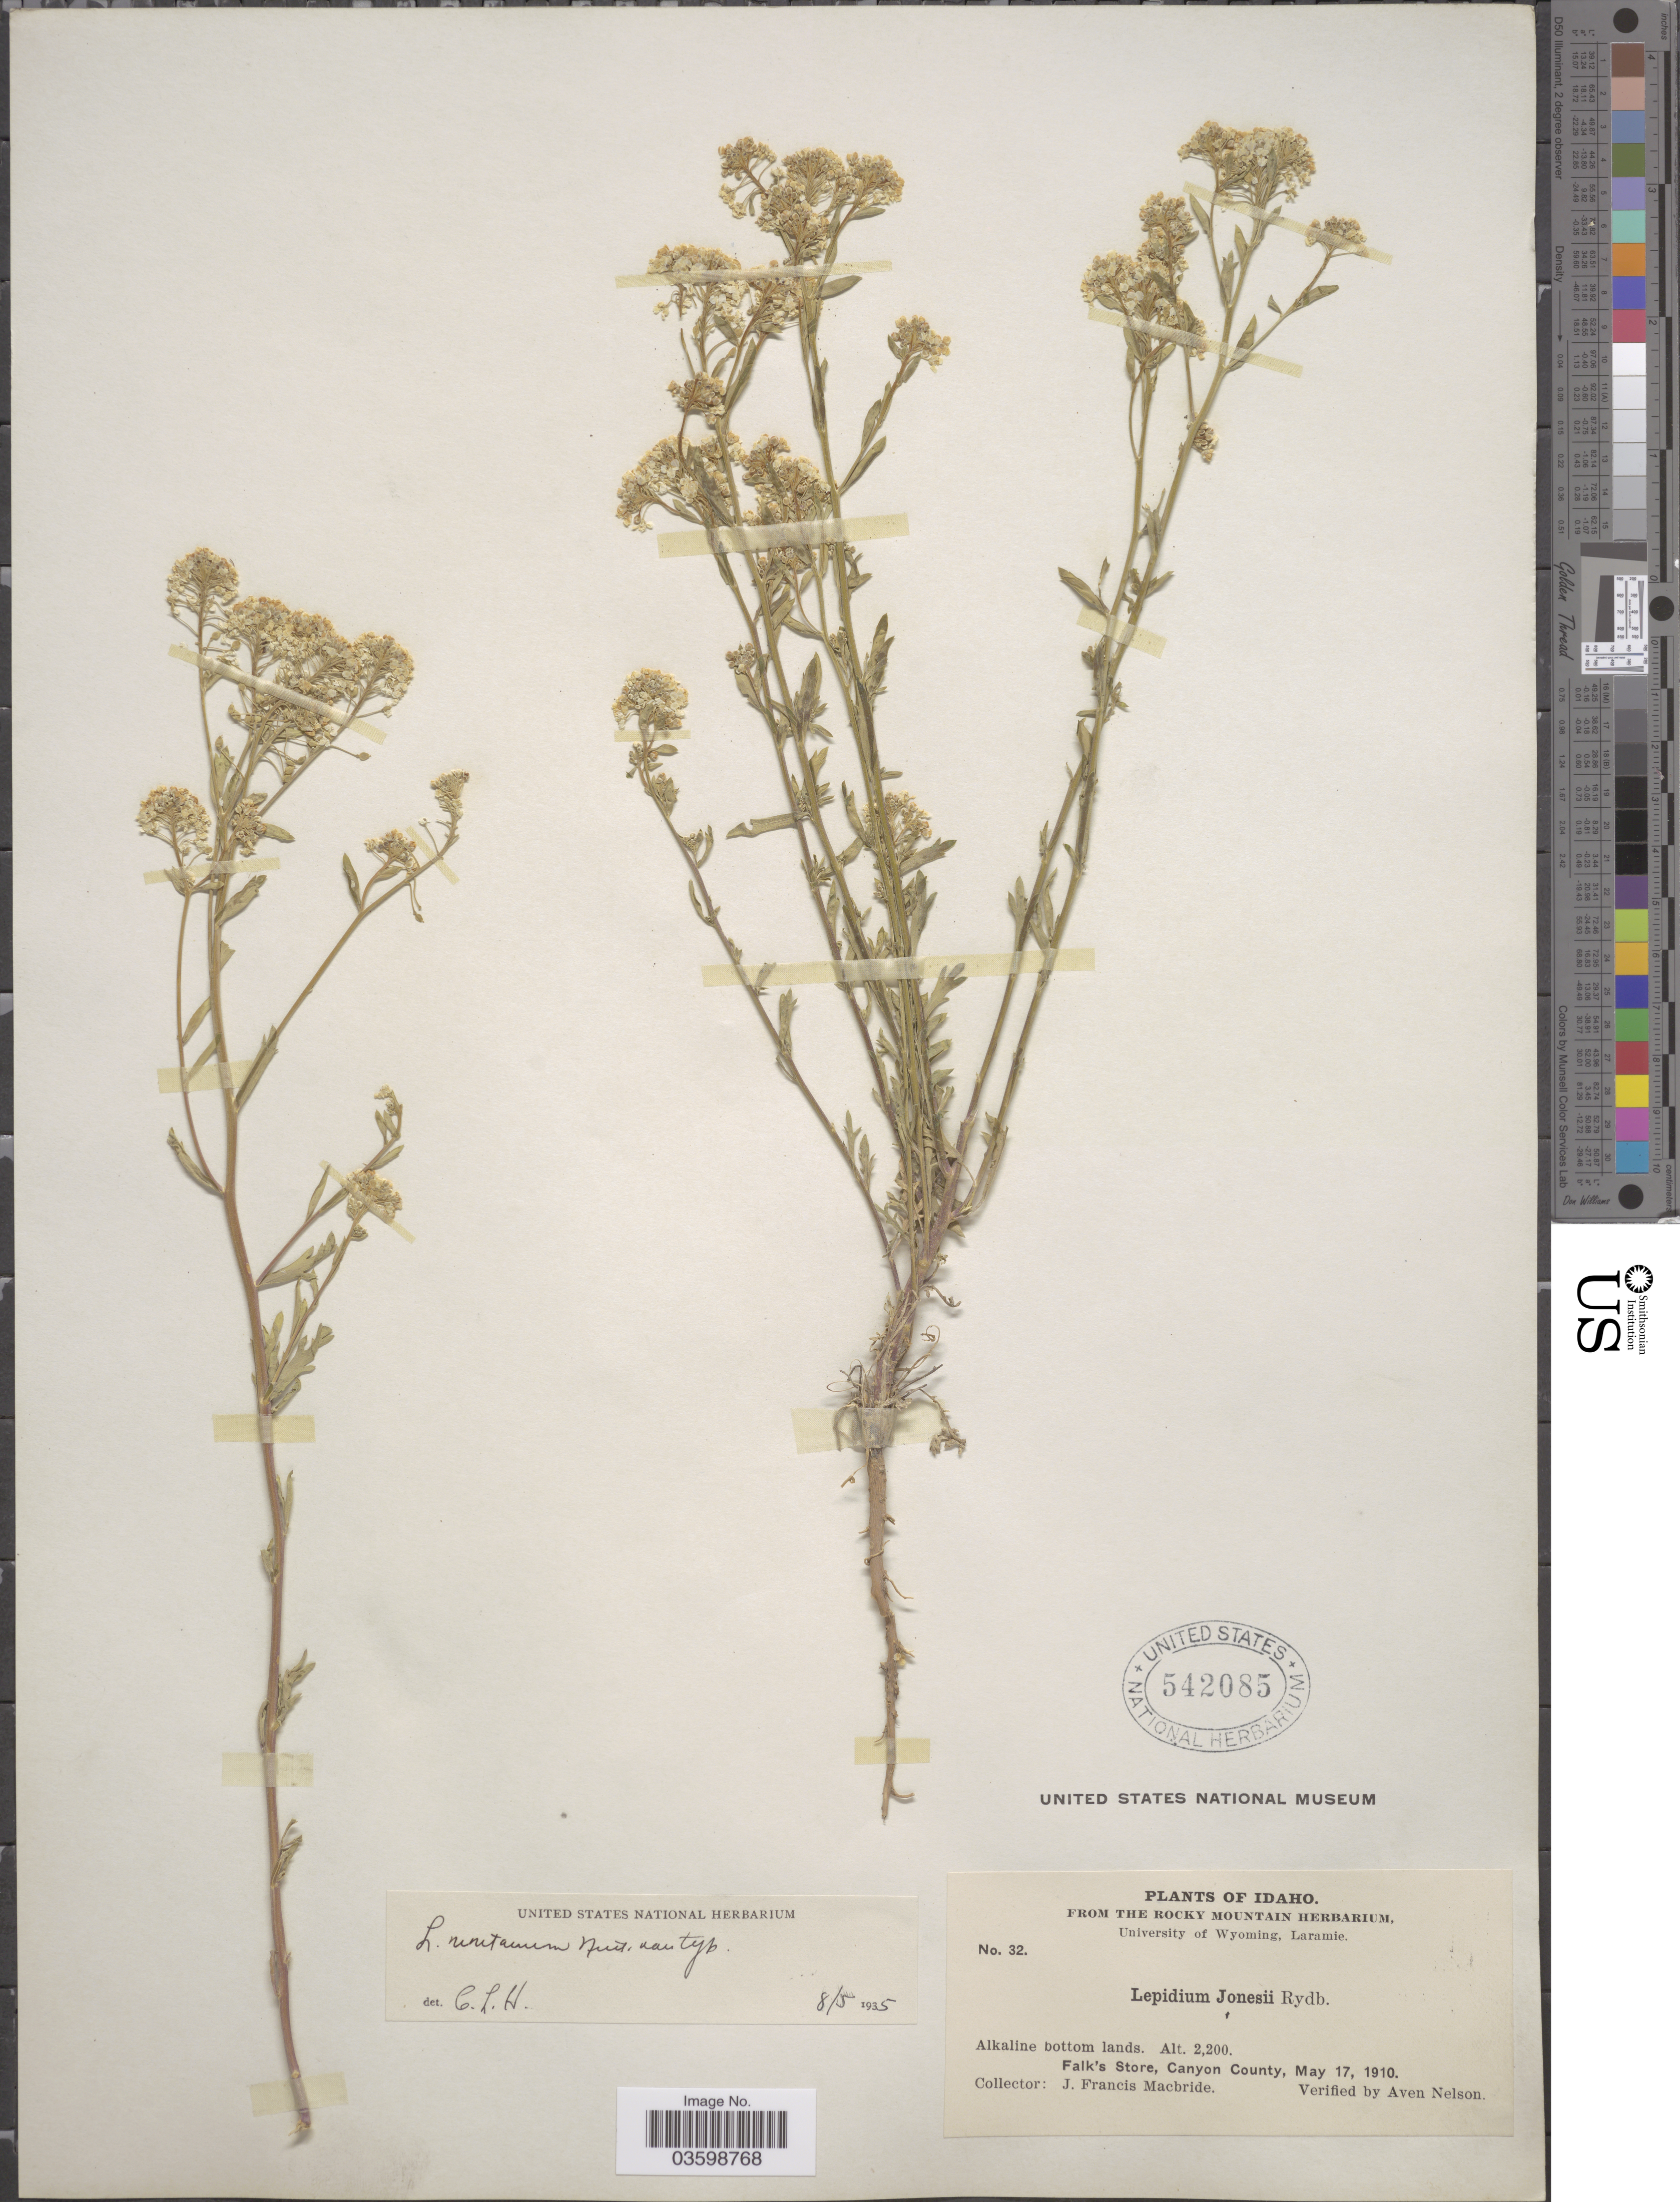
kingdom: Plantae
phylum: Tracheophyta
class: Magnoliopsida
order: Brassicales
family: Brassicaceae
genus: Lepidium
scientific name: Lepidium philonitrum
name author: A. Nelson & Macbride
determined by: Al-Shehbaz, I. A., (MO), Missouri Botanical Garden (UNITED STATES)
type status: Isotype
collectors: J. F. Macbride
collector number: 32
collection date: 1910-05-17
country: United States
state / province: Idaho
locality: Alkaline bottom lands. Falk's Store, Canyon County.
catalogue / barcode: US 542085